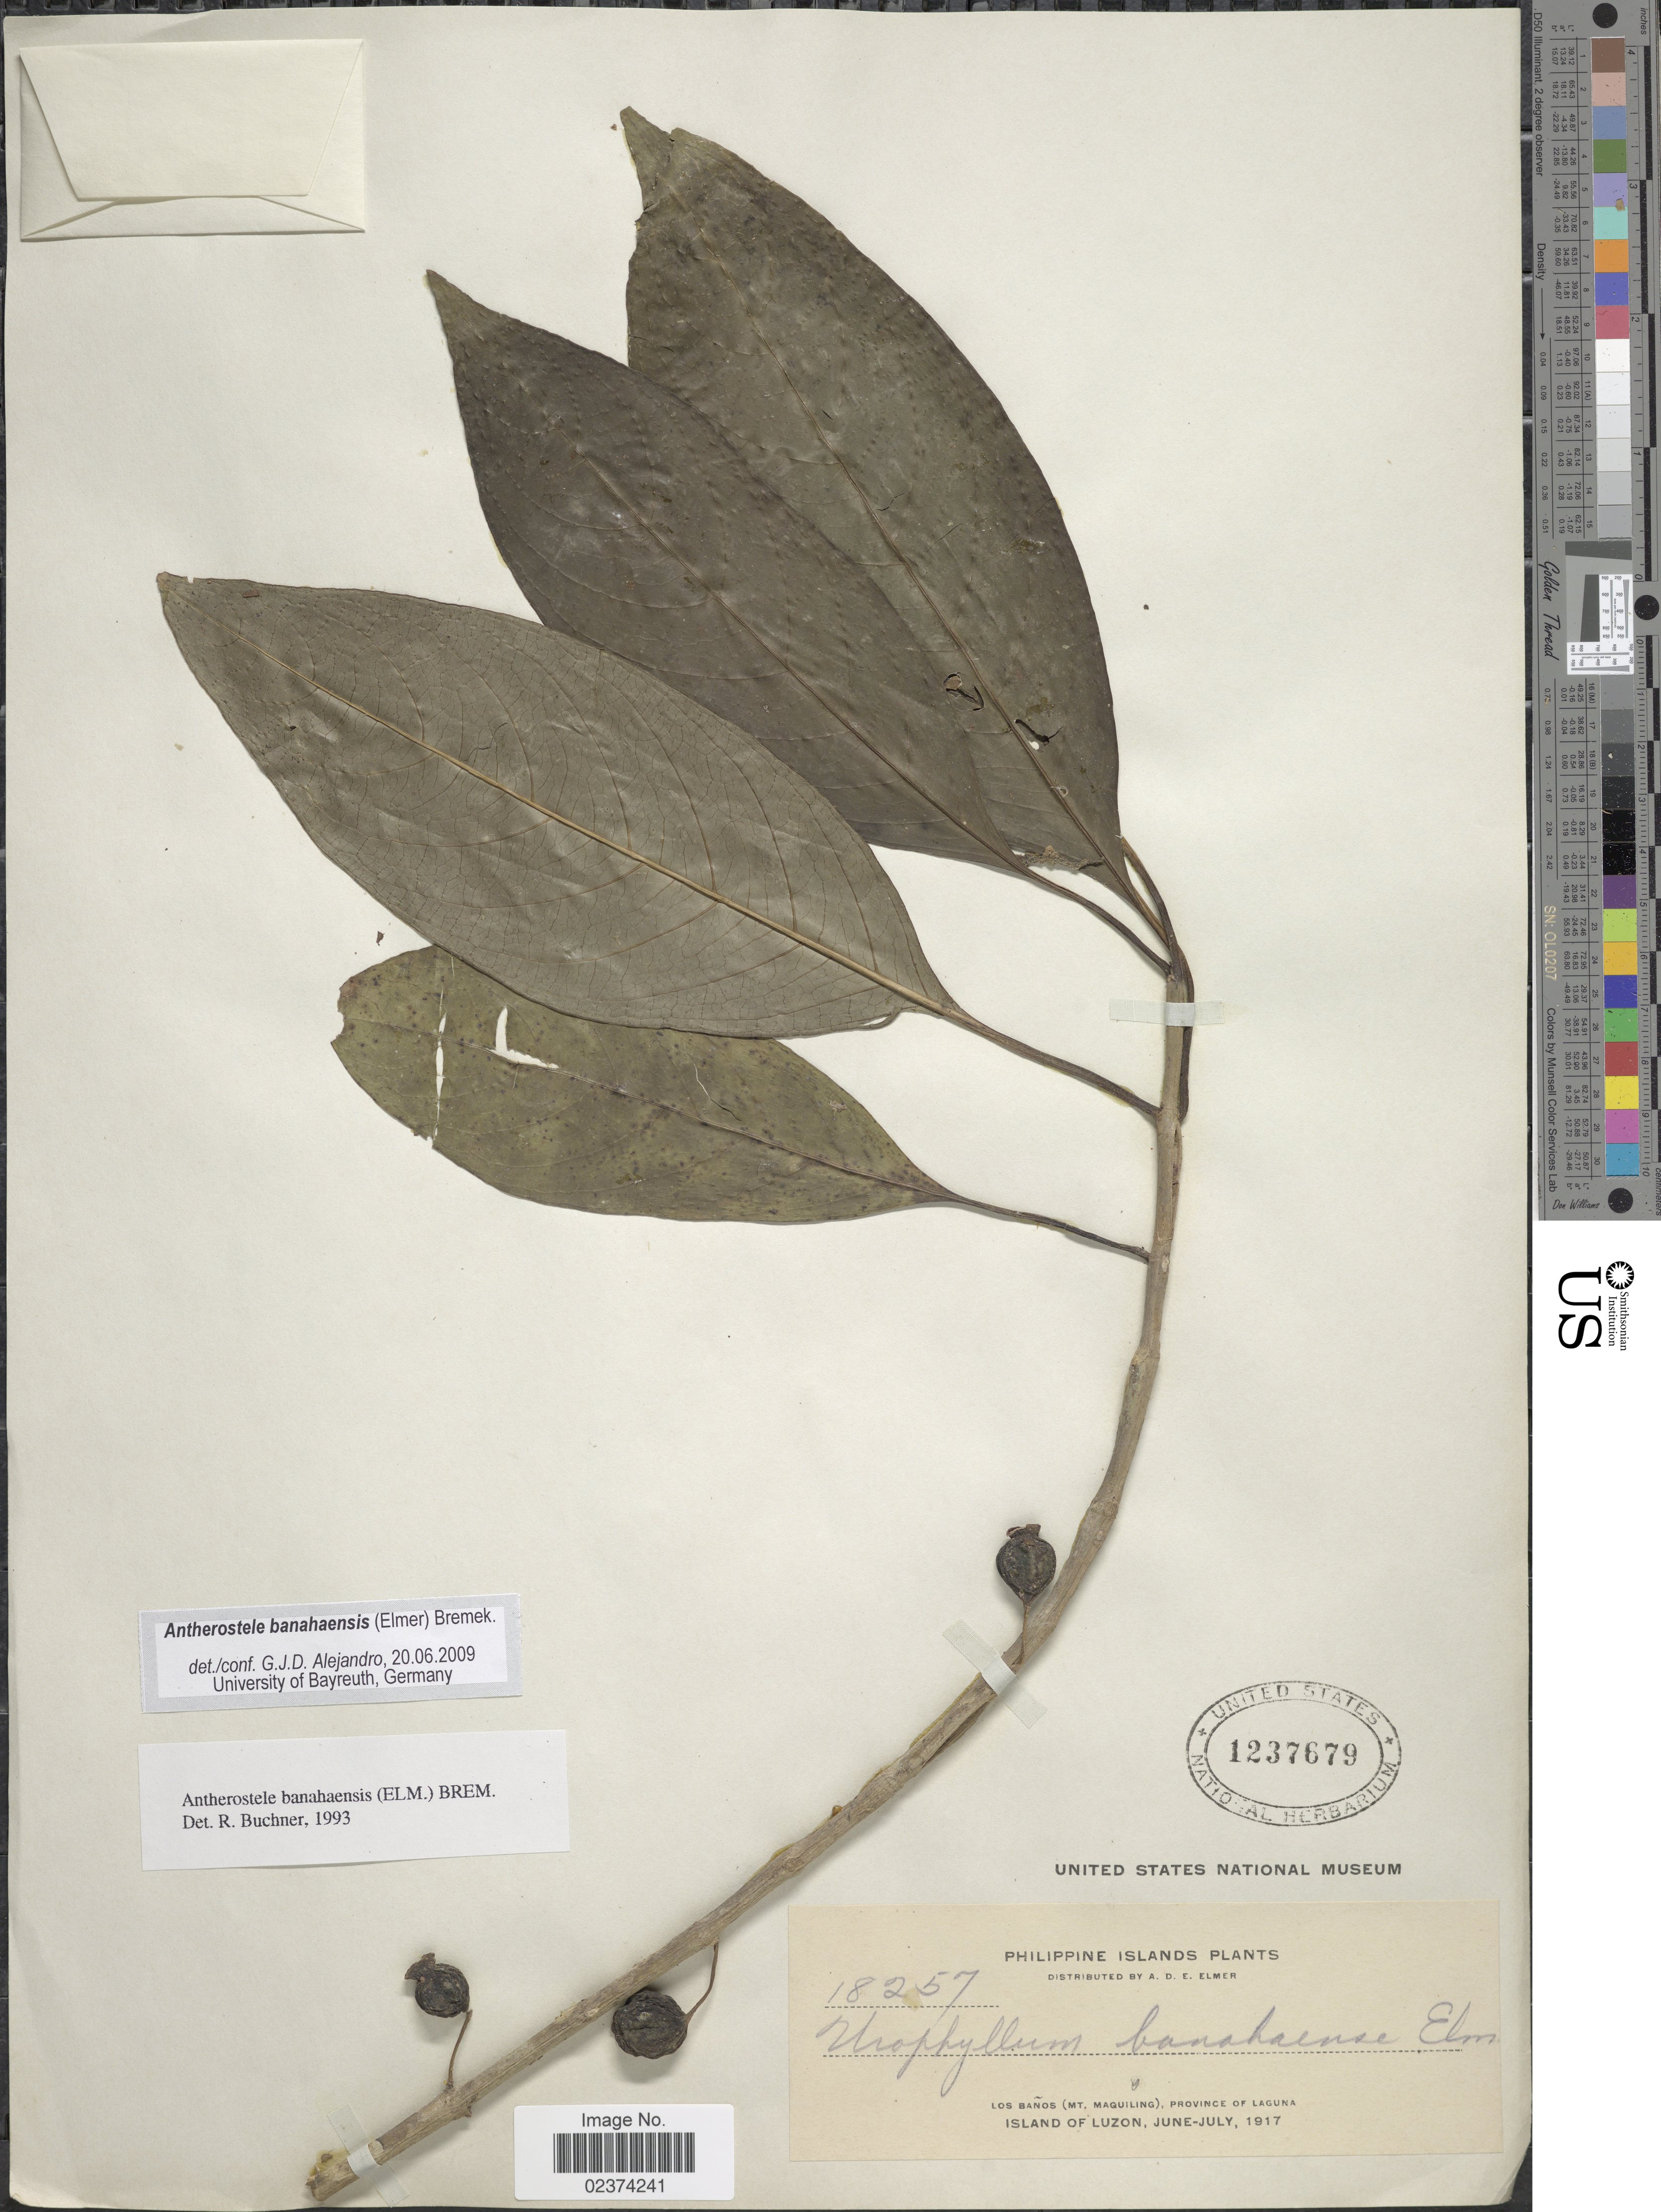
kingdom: Plantae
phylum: Tracheophyta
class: Magnoliopsida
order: Gentianales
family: Rubiaceae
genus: Antherostele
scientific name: Antherostele banahaensis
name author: (Elmer) Bremek.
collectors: A. D. E. Elmer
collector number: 18257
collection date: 1917-06/1917-07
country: Philippines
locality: Philippine Islands. Los Baños (Mt. Maquiling), Province of Laguna. Island of Luzon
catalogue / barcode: US 1237679